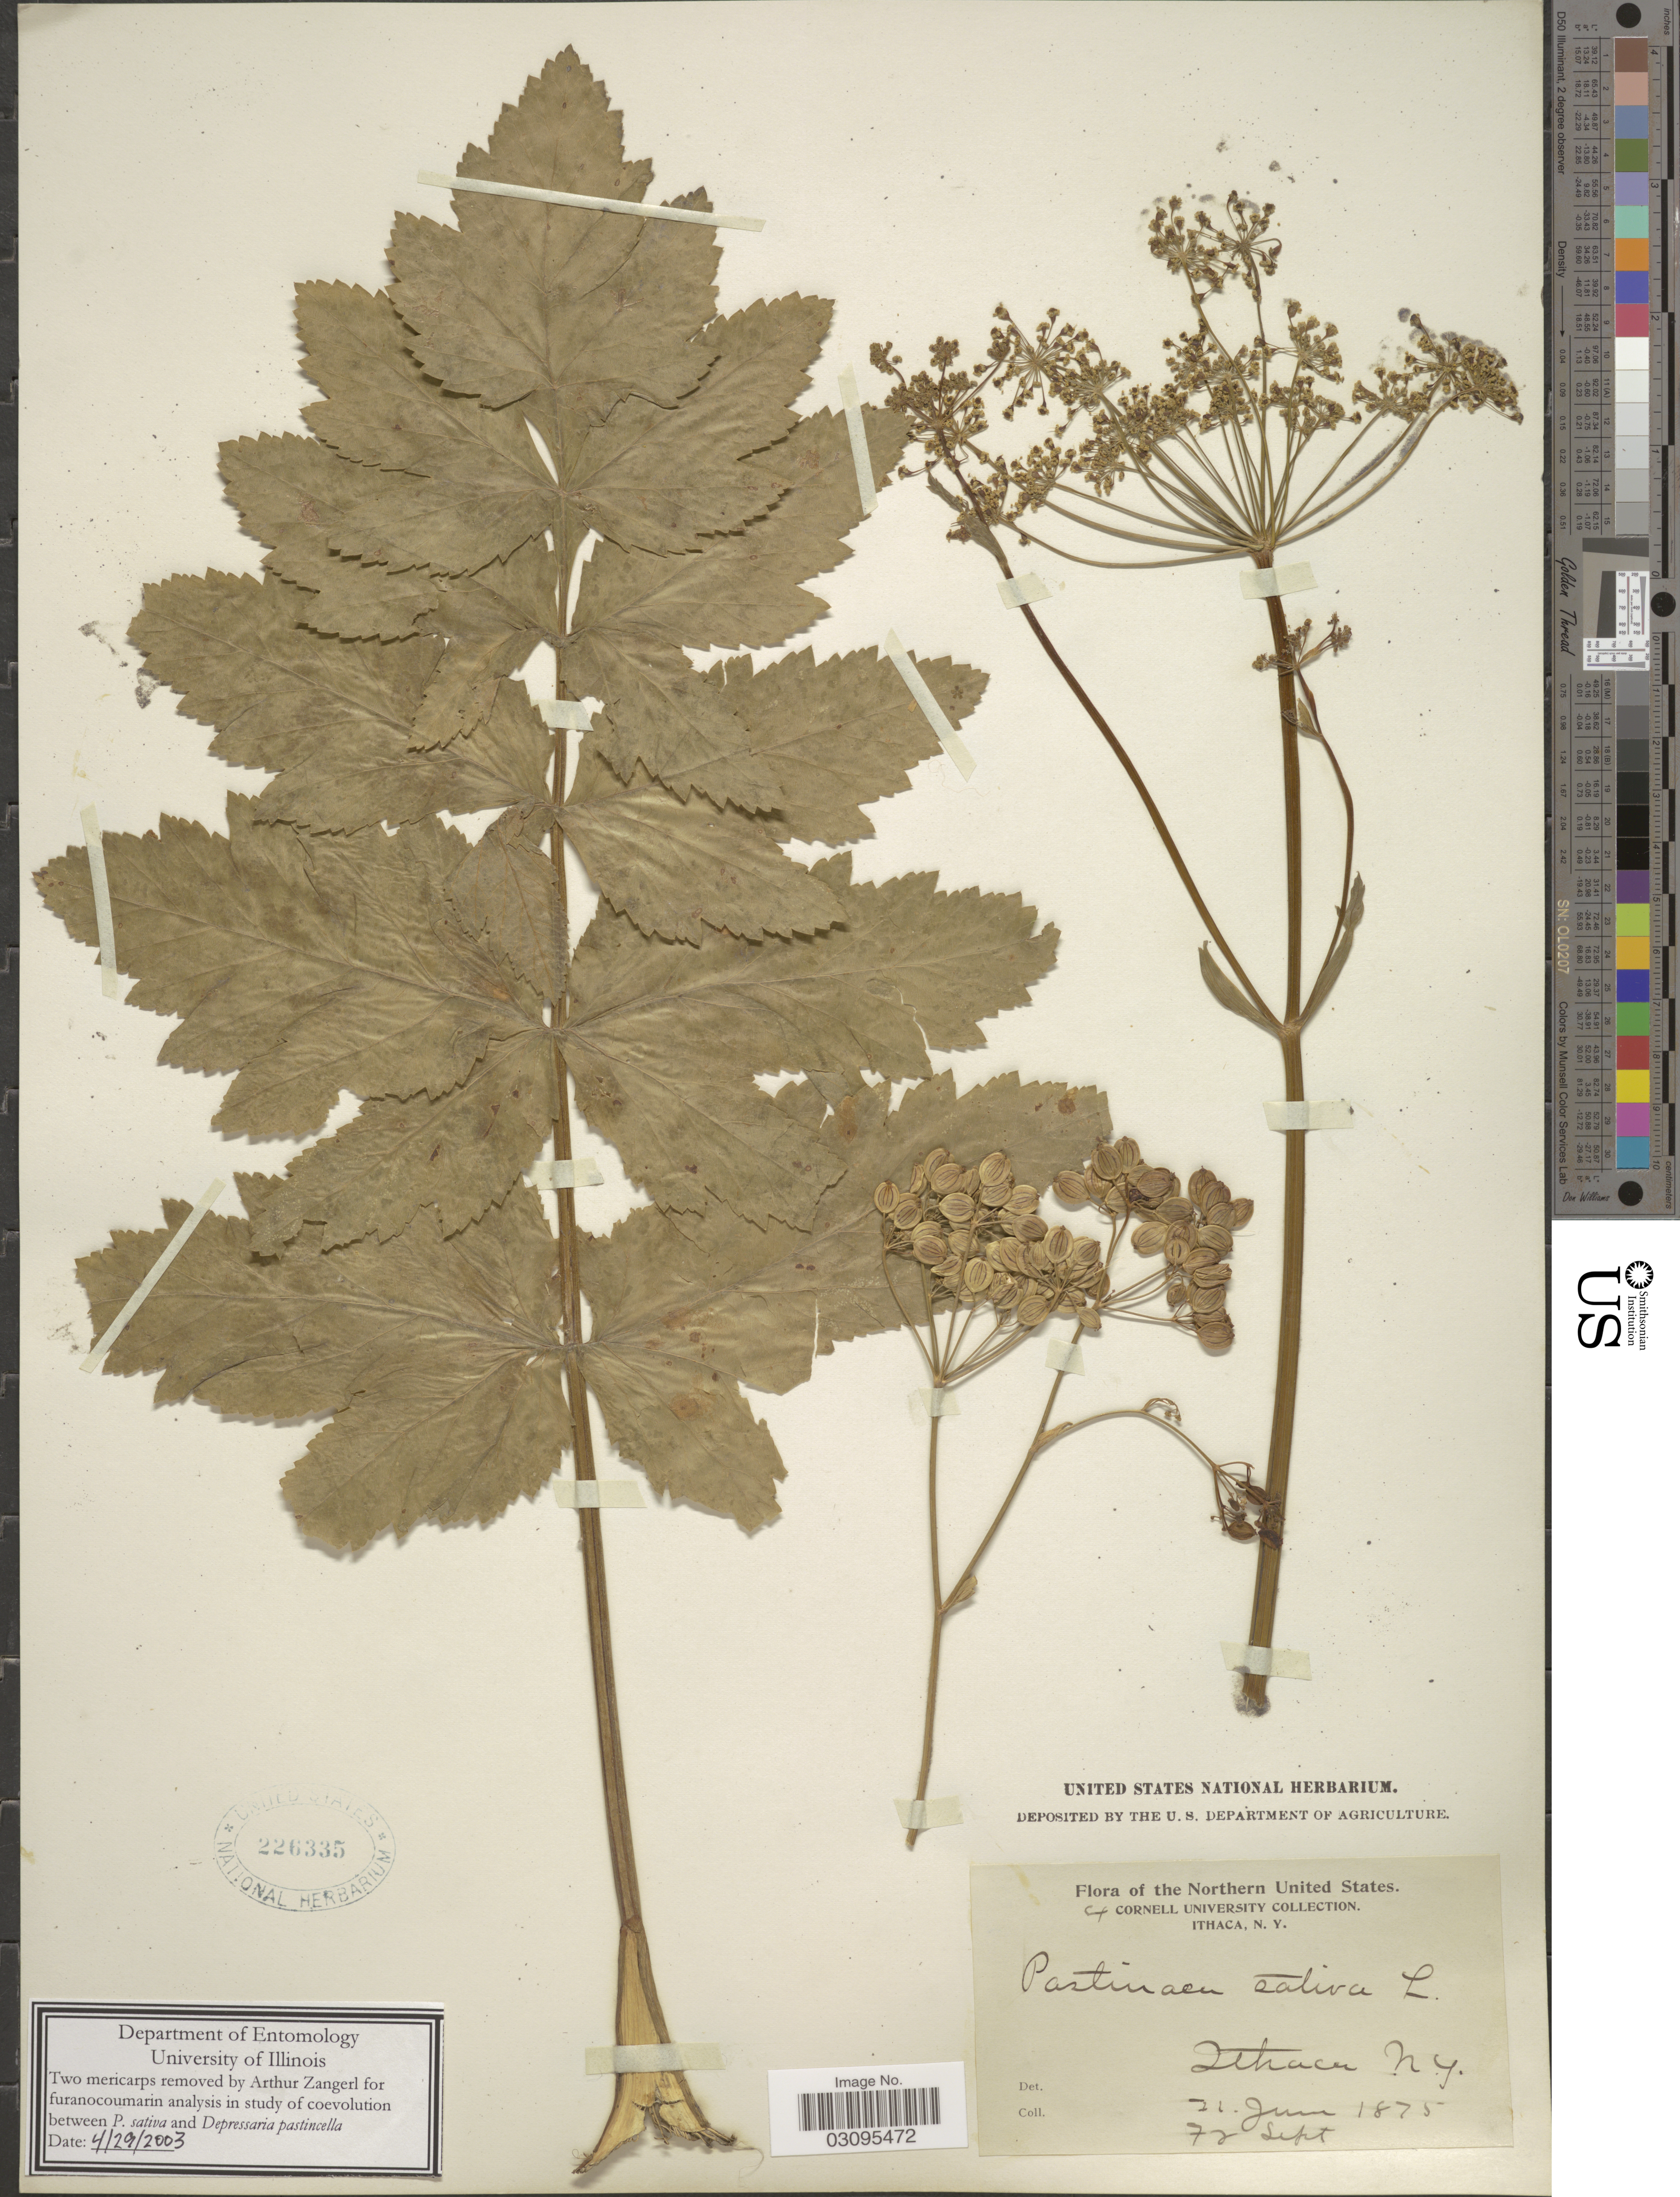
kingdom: Plantae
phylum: Tracheophyta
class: Magnoliopsida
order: Apiales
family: Apiaceae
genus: Pastinaca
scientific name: Pastinaca sativa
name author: L.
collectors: ex herb. Cornell University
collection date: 1875-06/1875-09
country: United States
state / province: New York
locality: Ithaca, N.Y., the Northern United States.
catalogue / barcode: US 226335